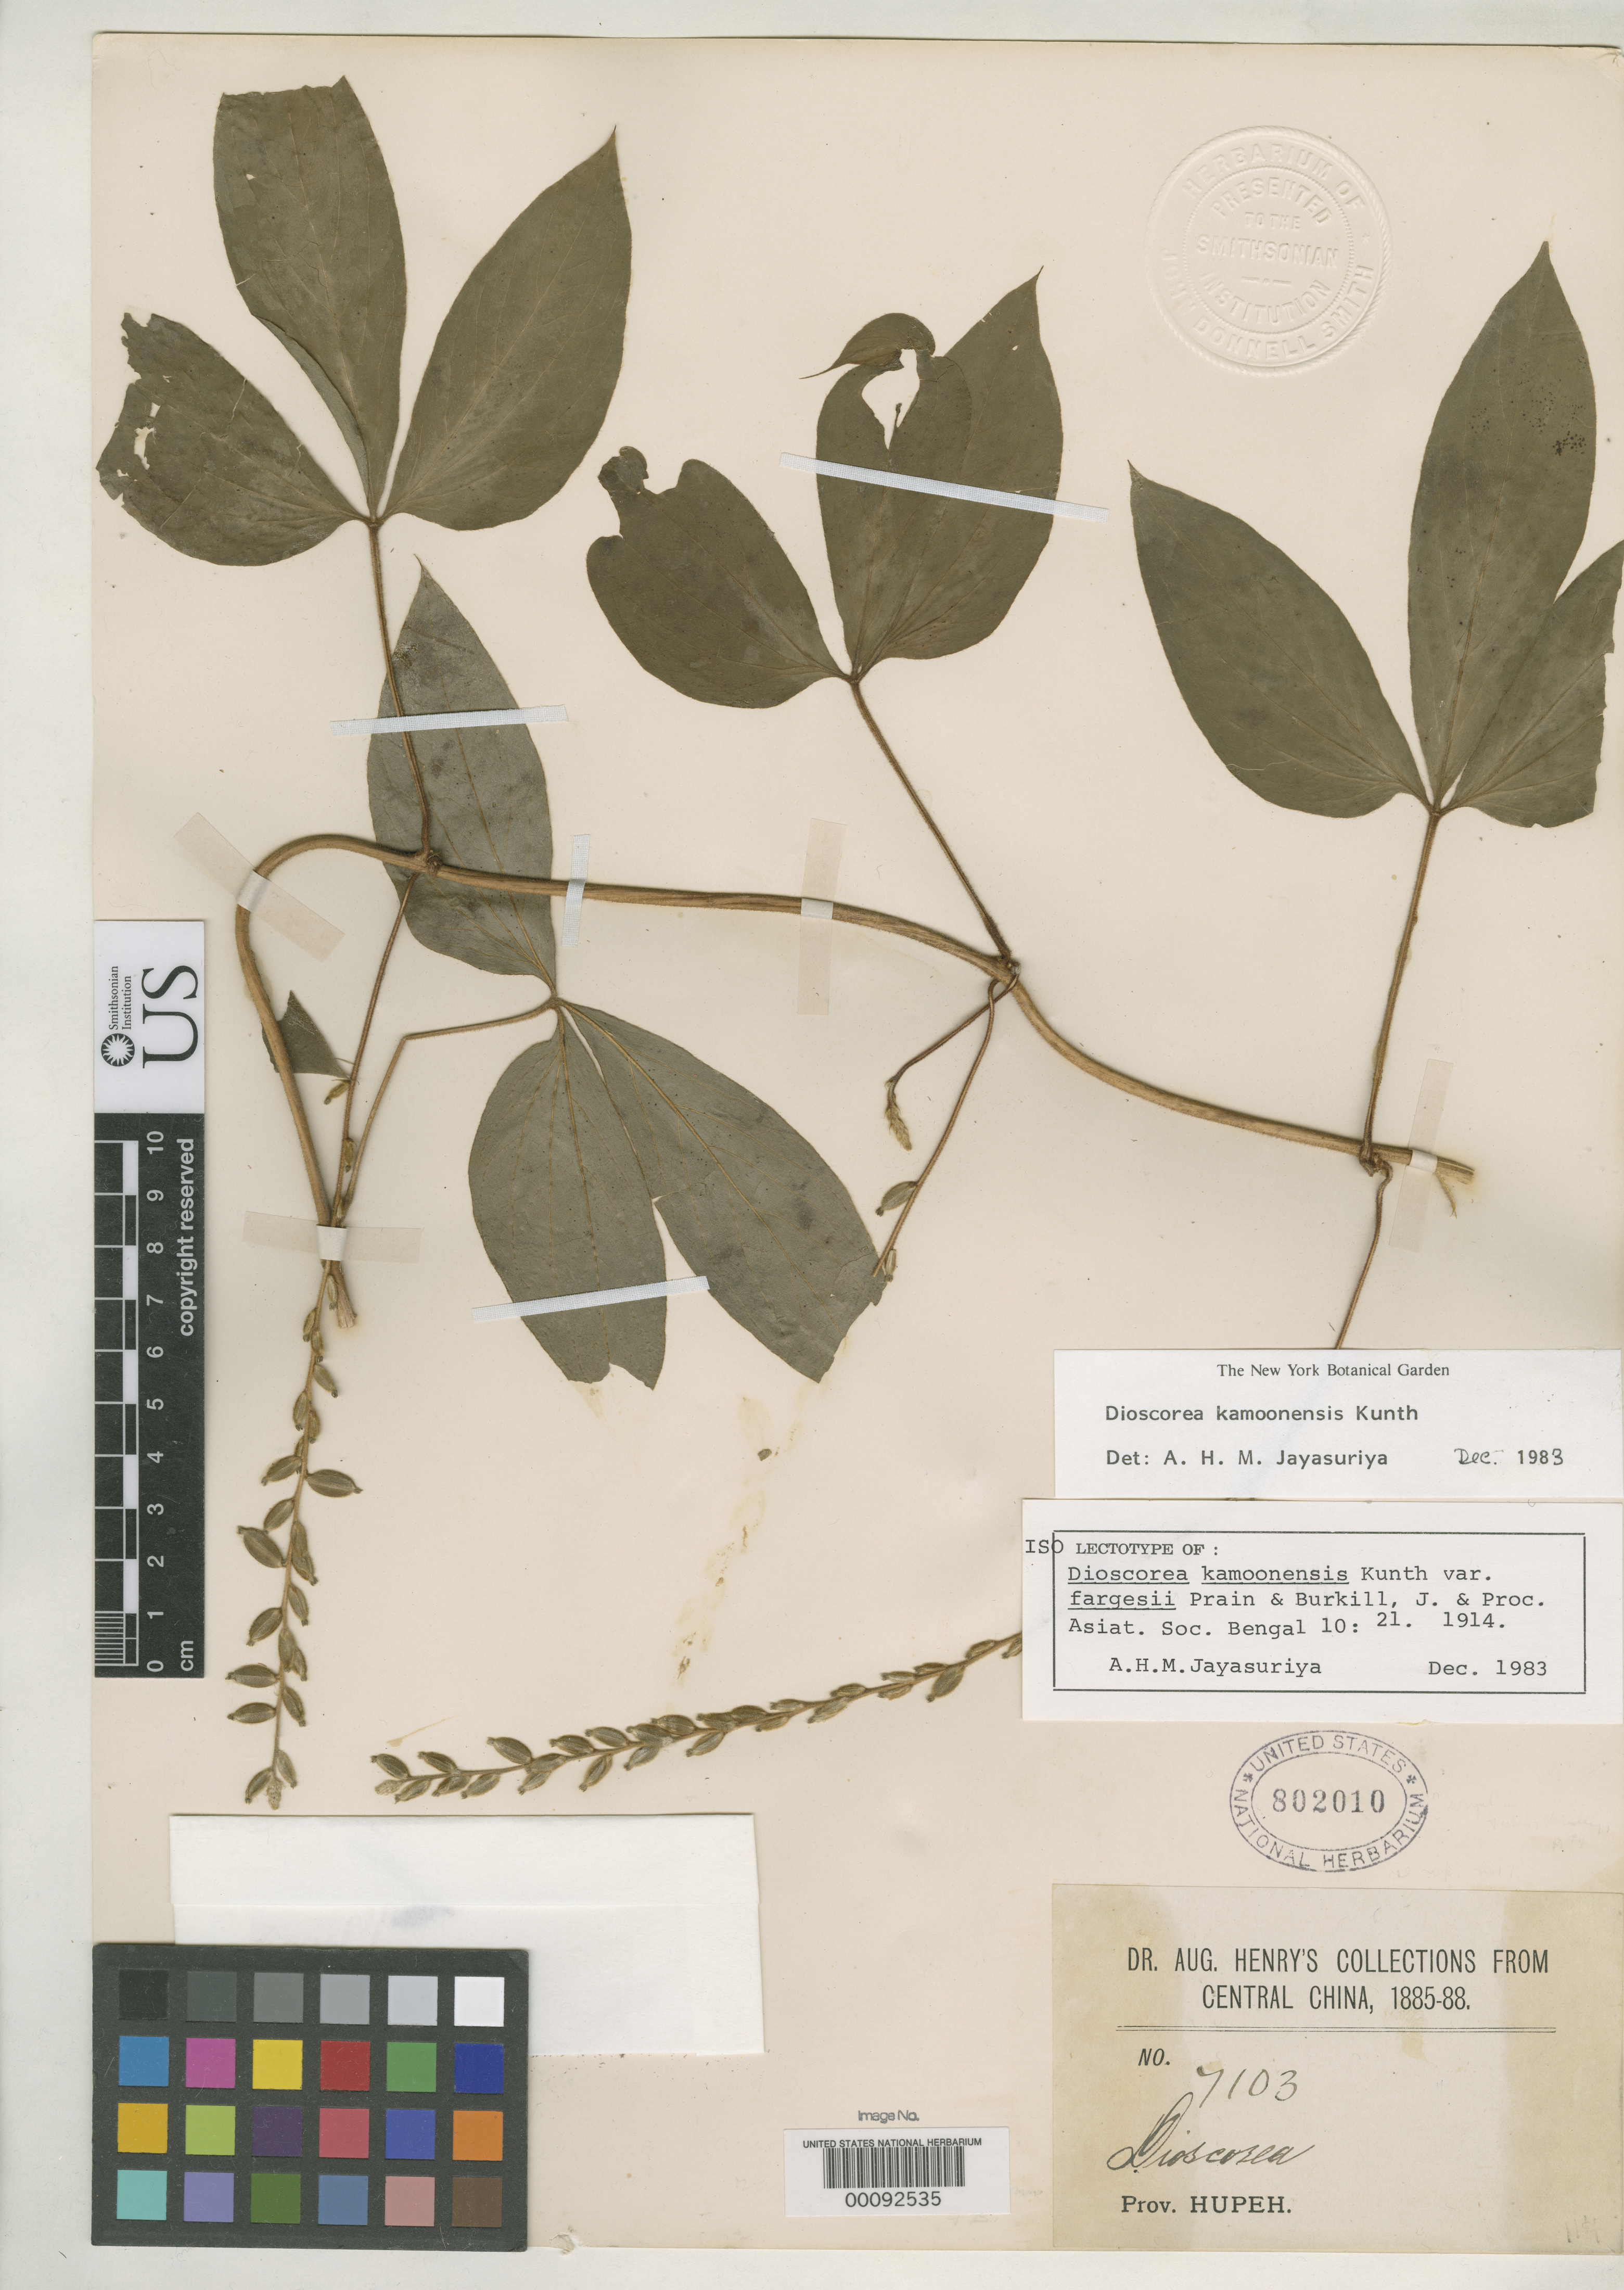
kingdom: Plantae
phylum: Tracheophyta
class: Liliopsida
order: Dioscoreales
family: Dioscoreaceae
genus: Dioscorea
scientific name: Dioscorea kamoonensis var. fargesii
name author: Prain & Burkill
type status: Isolectotype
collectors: A. Henry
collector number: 7103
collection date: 1885/1888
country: China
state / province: Hubei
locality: Central China. Prov. Hupeh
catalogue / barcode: US 802010